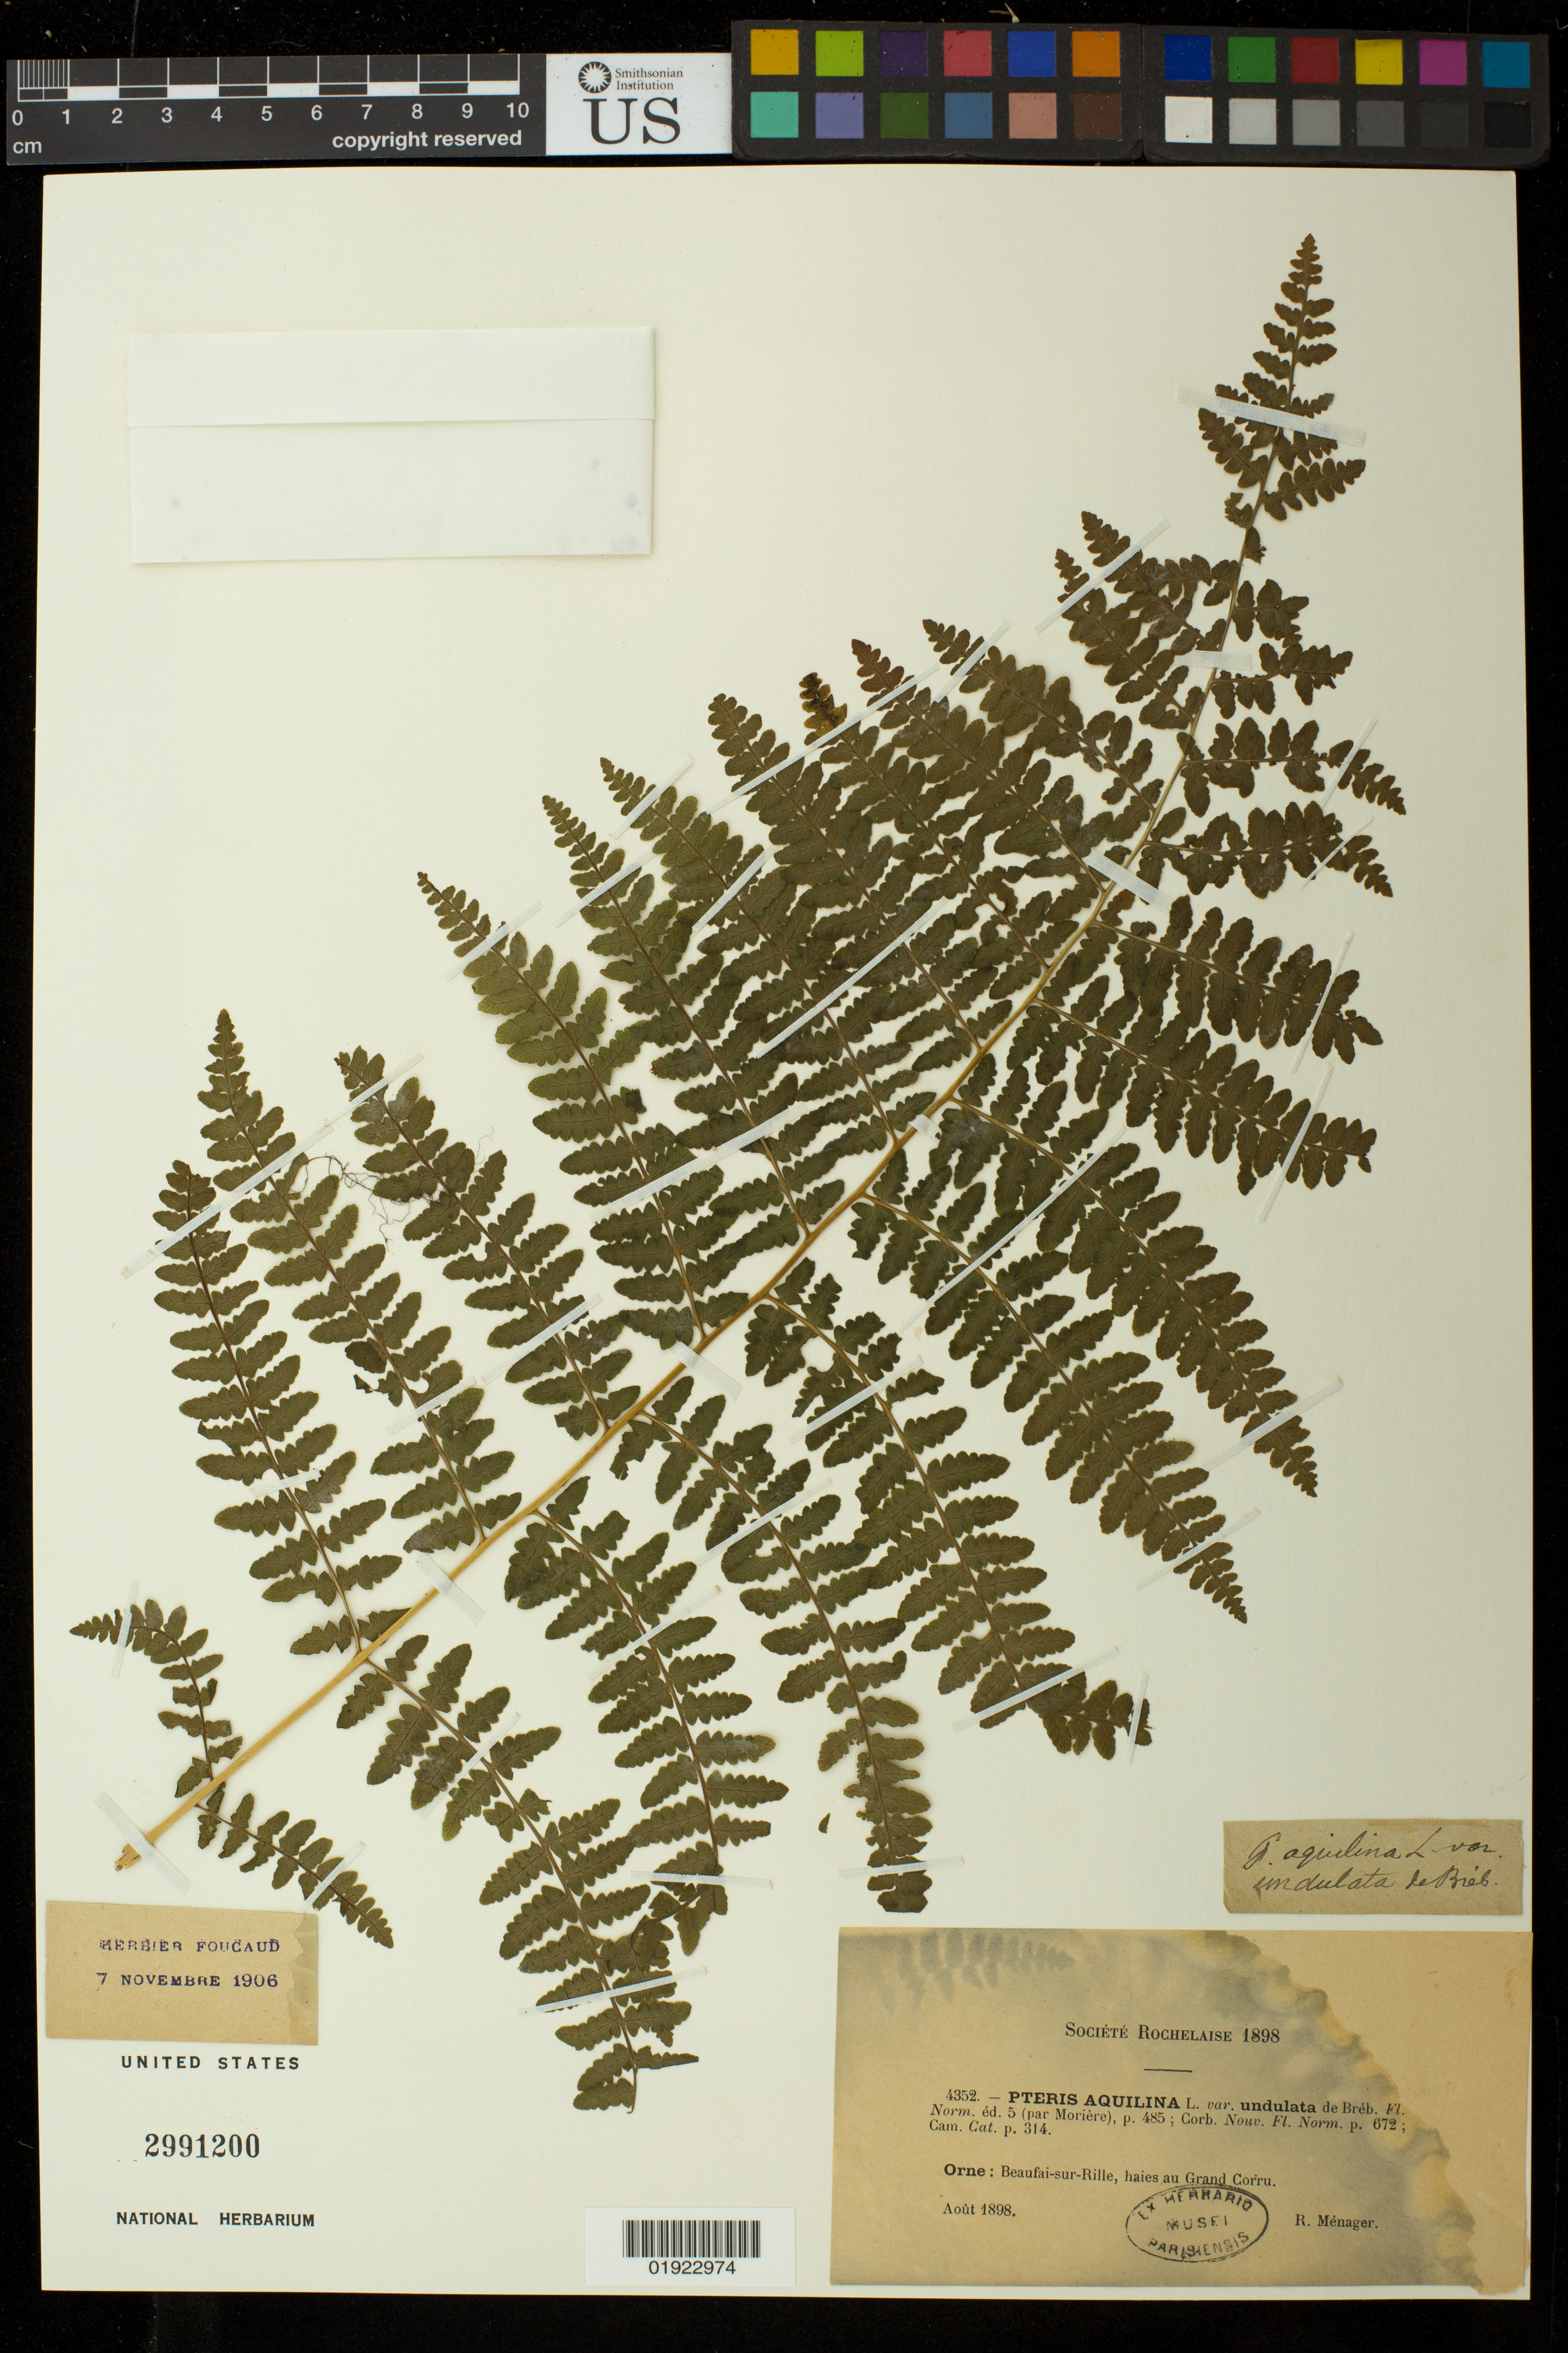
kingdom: Plantae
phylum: Tracheophyta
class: Polypodiopsida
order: Polypodiales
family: Dennstaedtiaceae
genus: Pteridium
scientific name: Pteridium aquilinum var. typicum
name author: R.M. Tryon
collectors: R. Menager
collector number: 4352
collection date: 1898-08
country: France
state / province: Normandie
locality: Beaufai sur Rille (Orne). Bois au Grand Corru.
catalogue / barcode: US 2991200